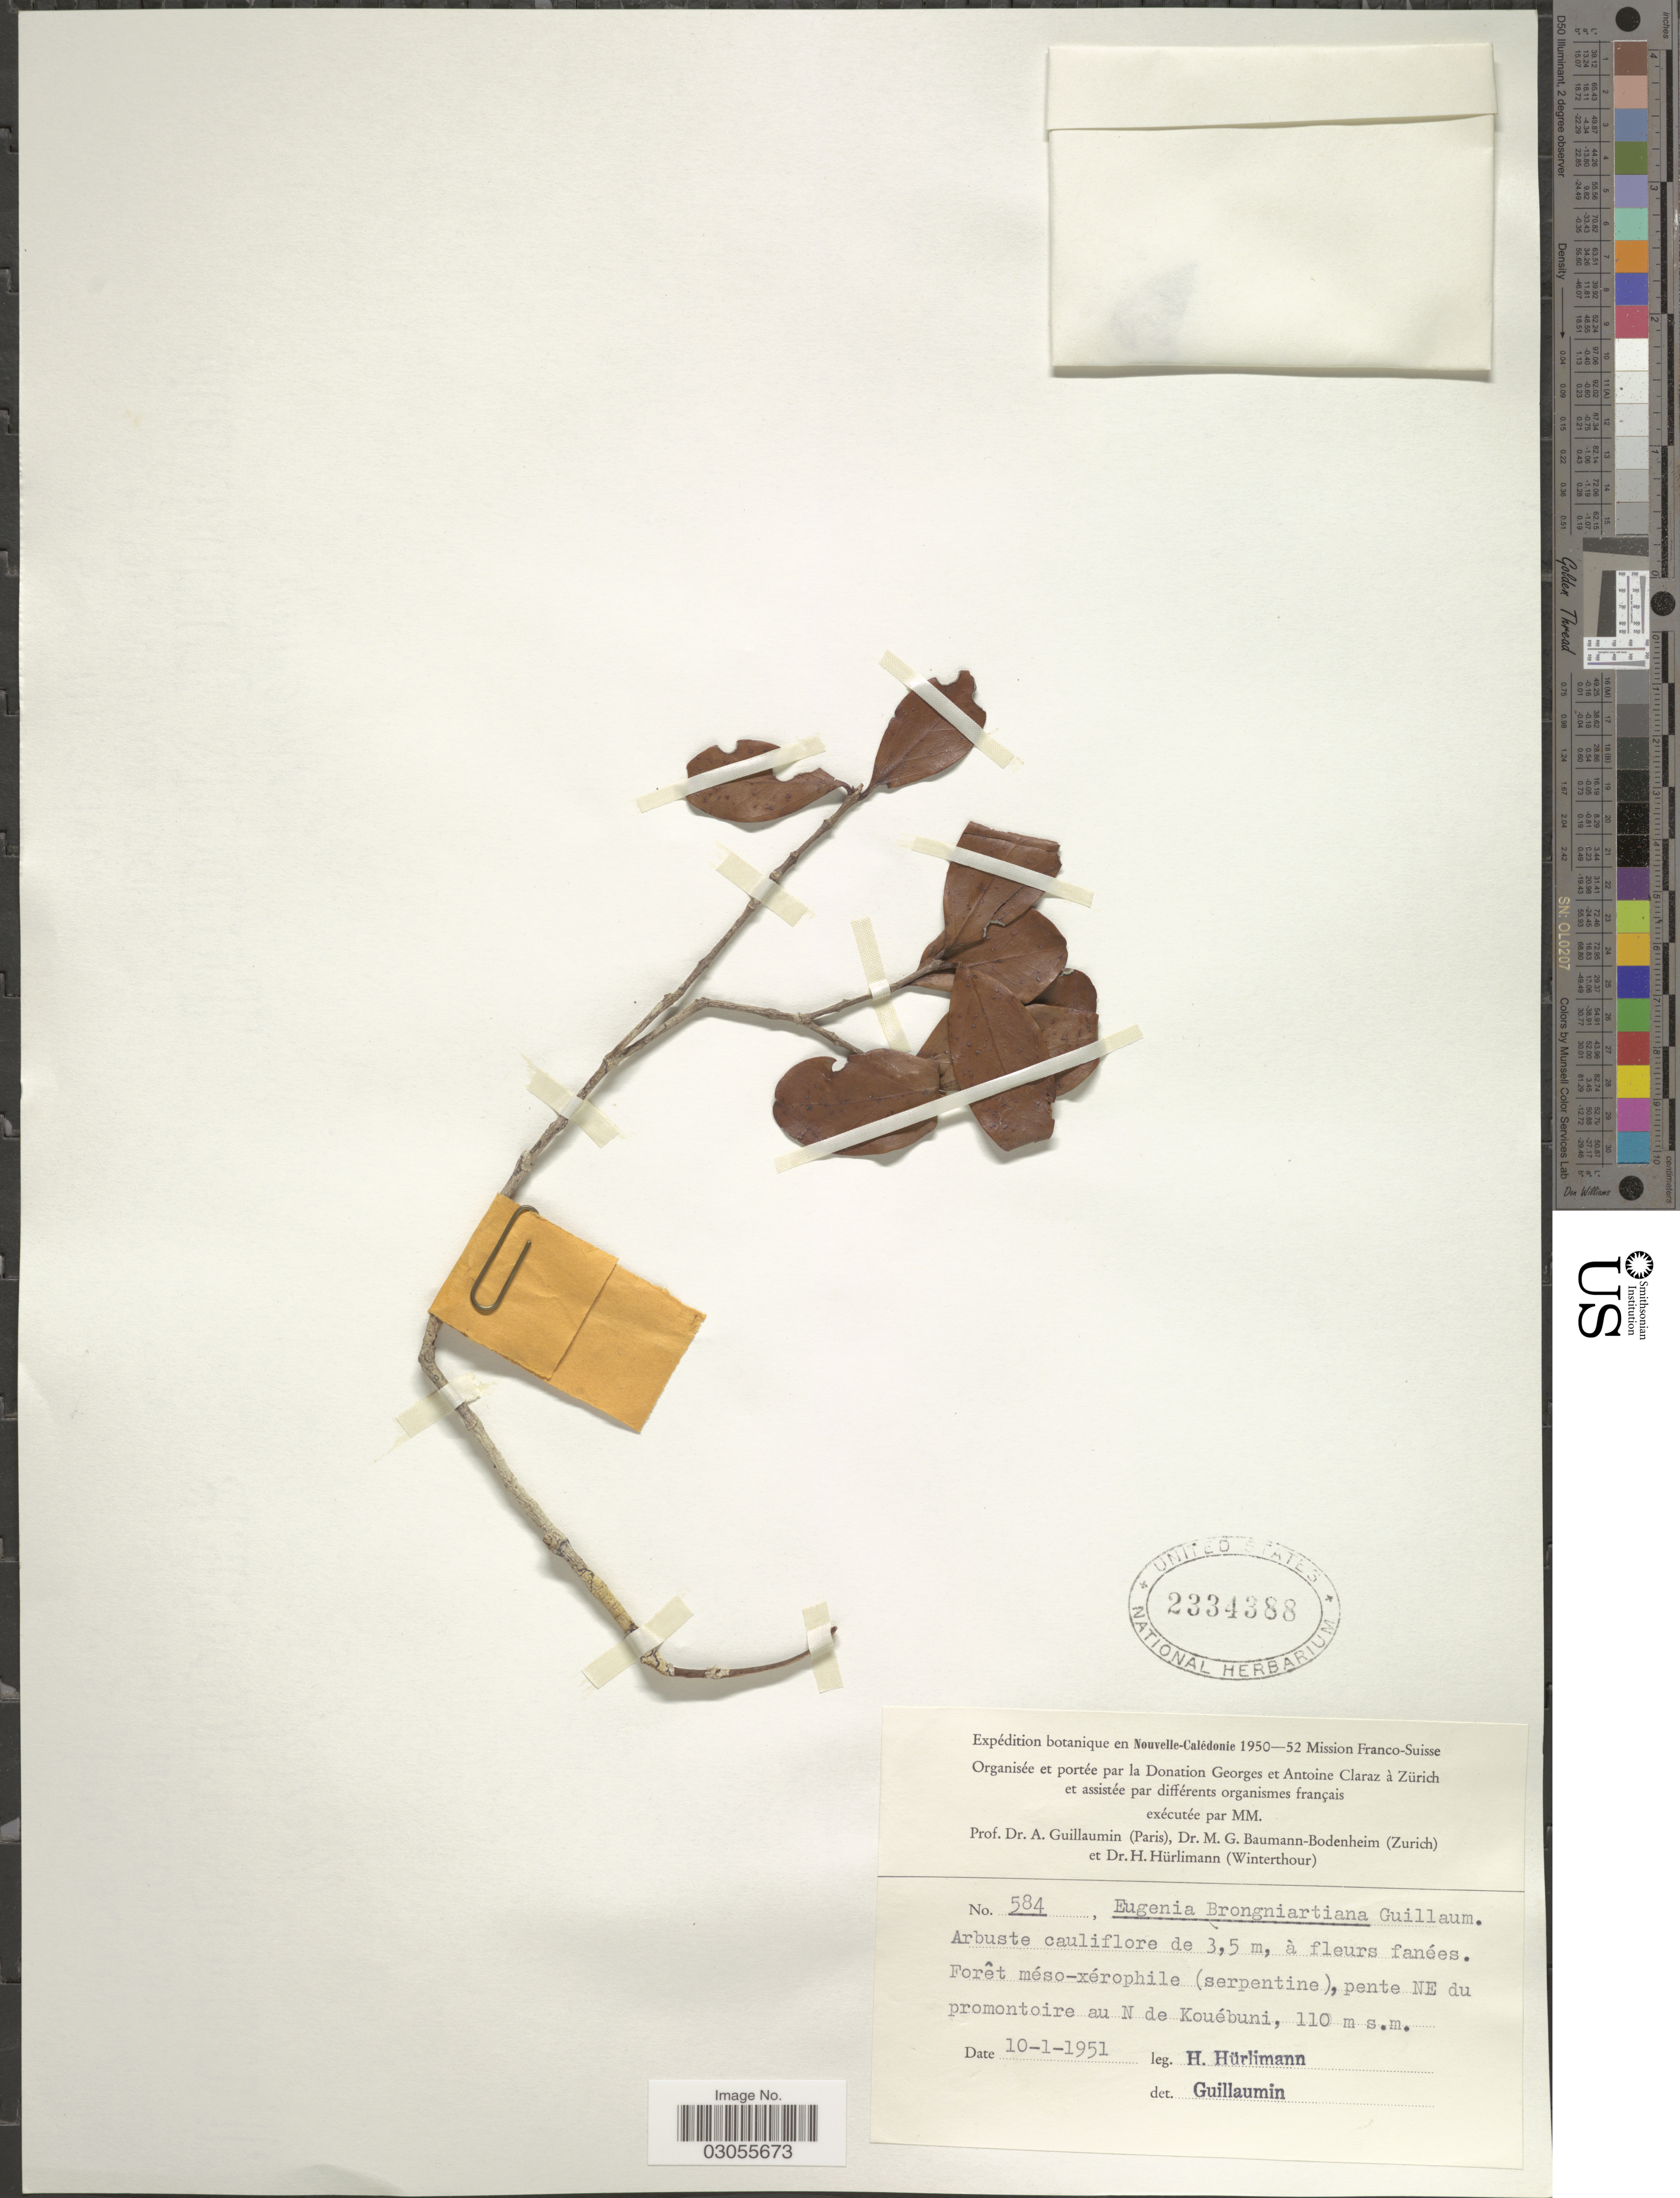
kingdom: Plantae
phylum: Tracheophyta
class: Magnoliopsida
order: Myrtales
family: Myrtaceae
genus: Eugenia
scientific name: Eugenia brongniartiana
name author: Guillaumin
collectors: H. Hürlimann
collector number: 584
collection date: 1951-01-10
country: New Caledonia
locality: Pente NE du promontoire au N de Kouébuni.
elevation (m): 110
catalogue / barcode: US 2334388